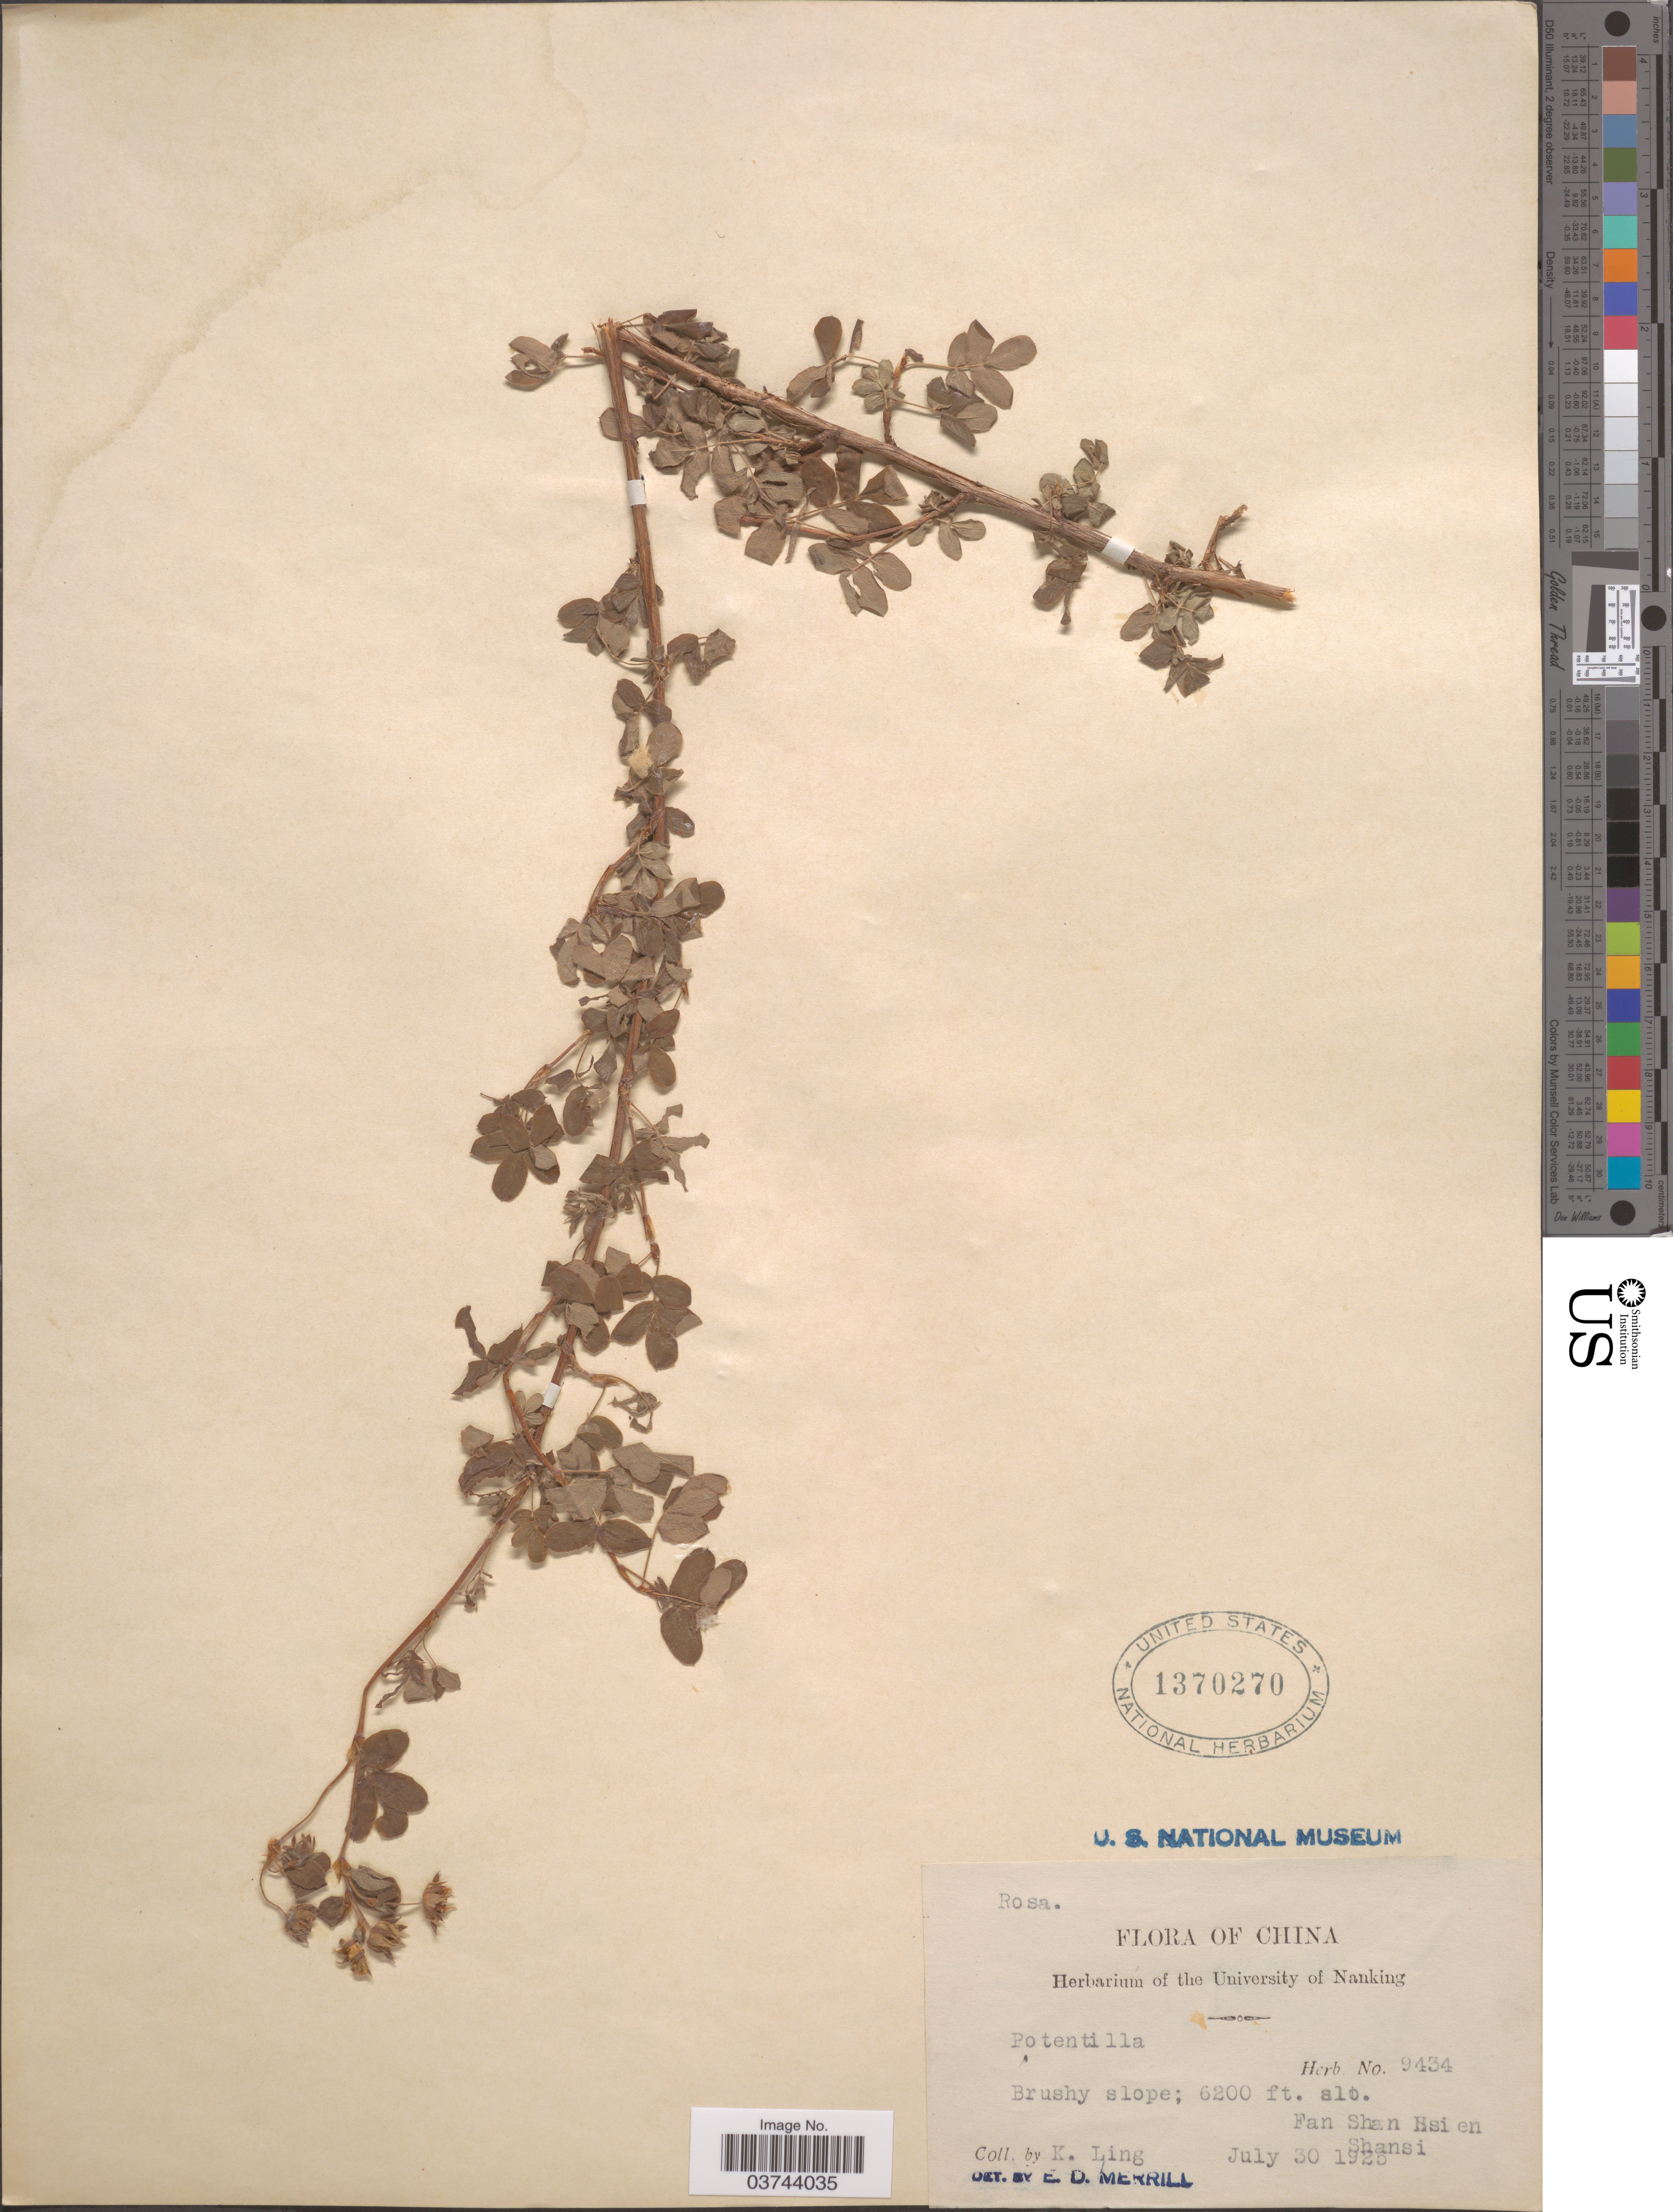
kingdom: Plantae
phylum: Tracheophyta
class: Magnoliopsida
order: Rosales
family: Rosaceae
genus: Potentilla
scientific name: Potentilla sp.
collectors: K. Ling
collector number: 9434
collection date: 1925-07-30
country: China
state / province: Shanxi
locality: Fan Shan Hsi en Shansi.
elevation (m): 1890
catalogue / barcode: US 1370270